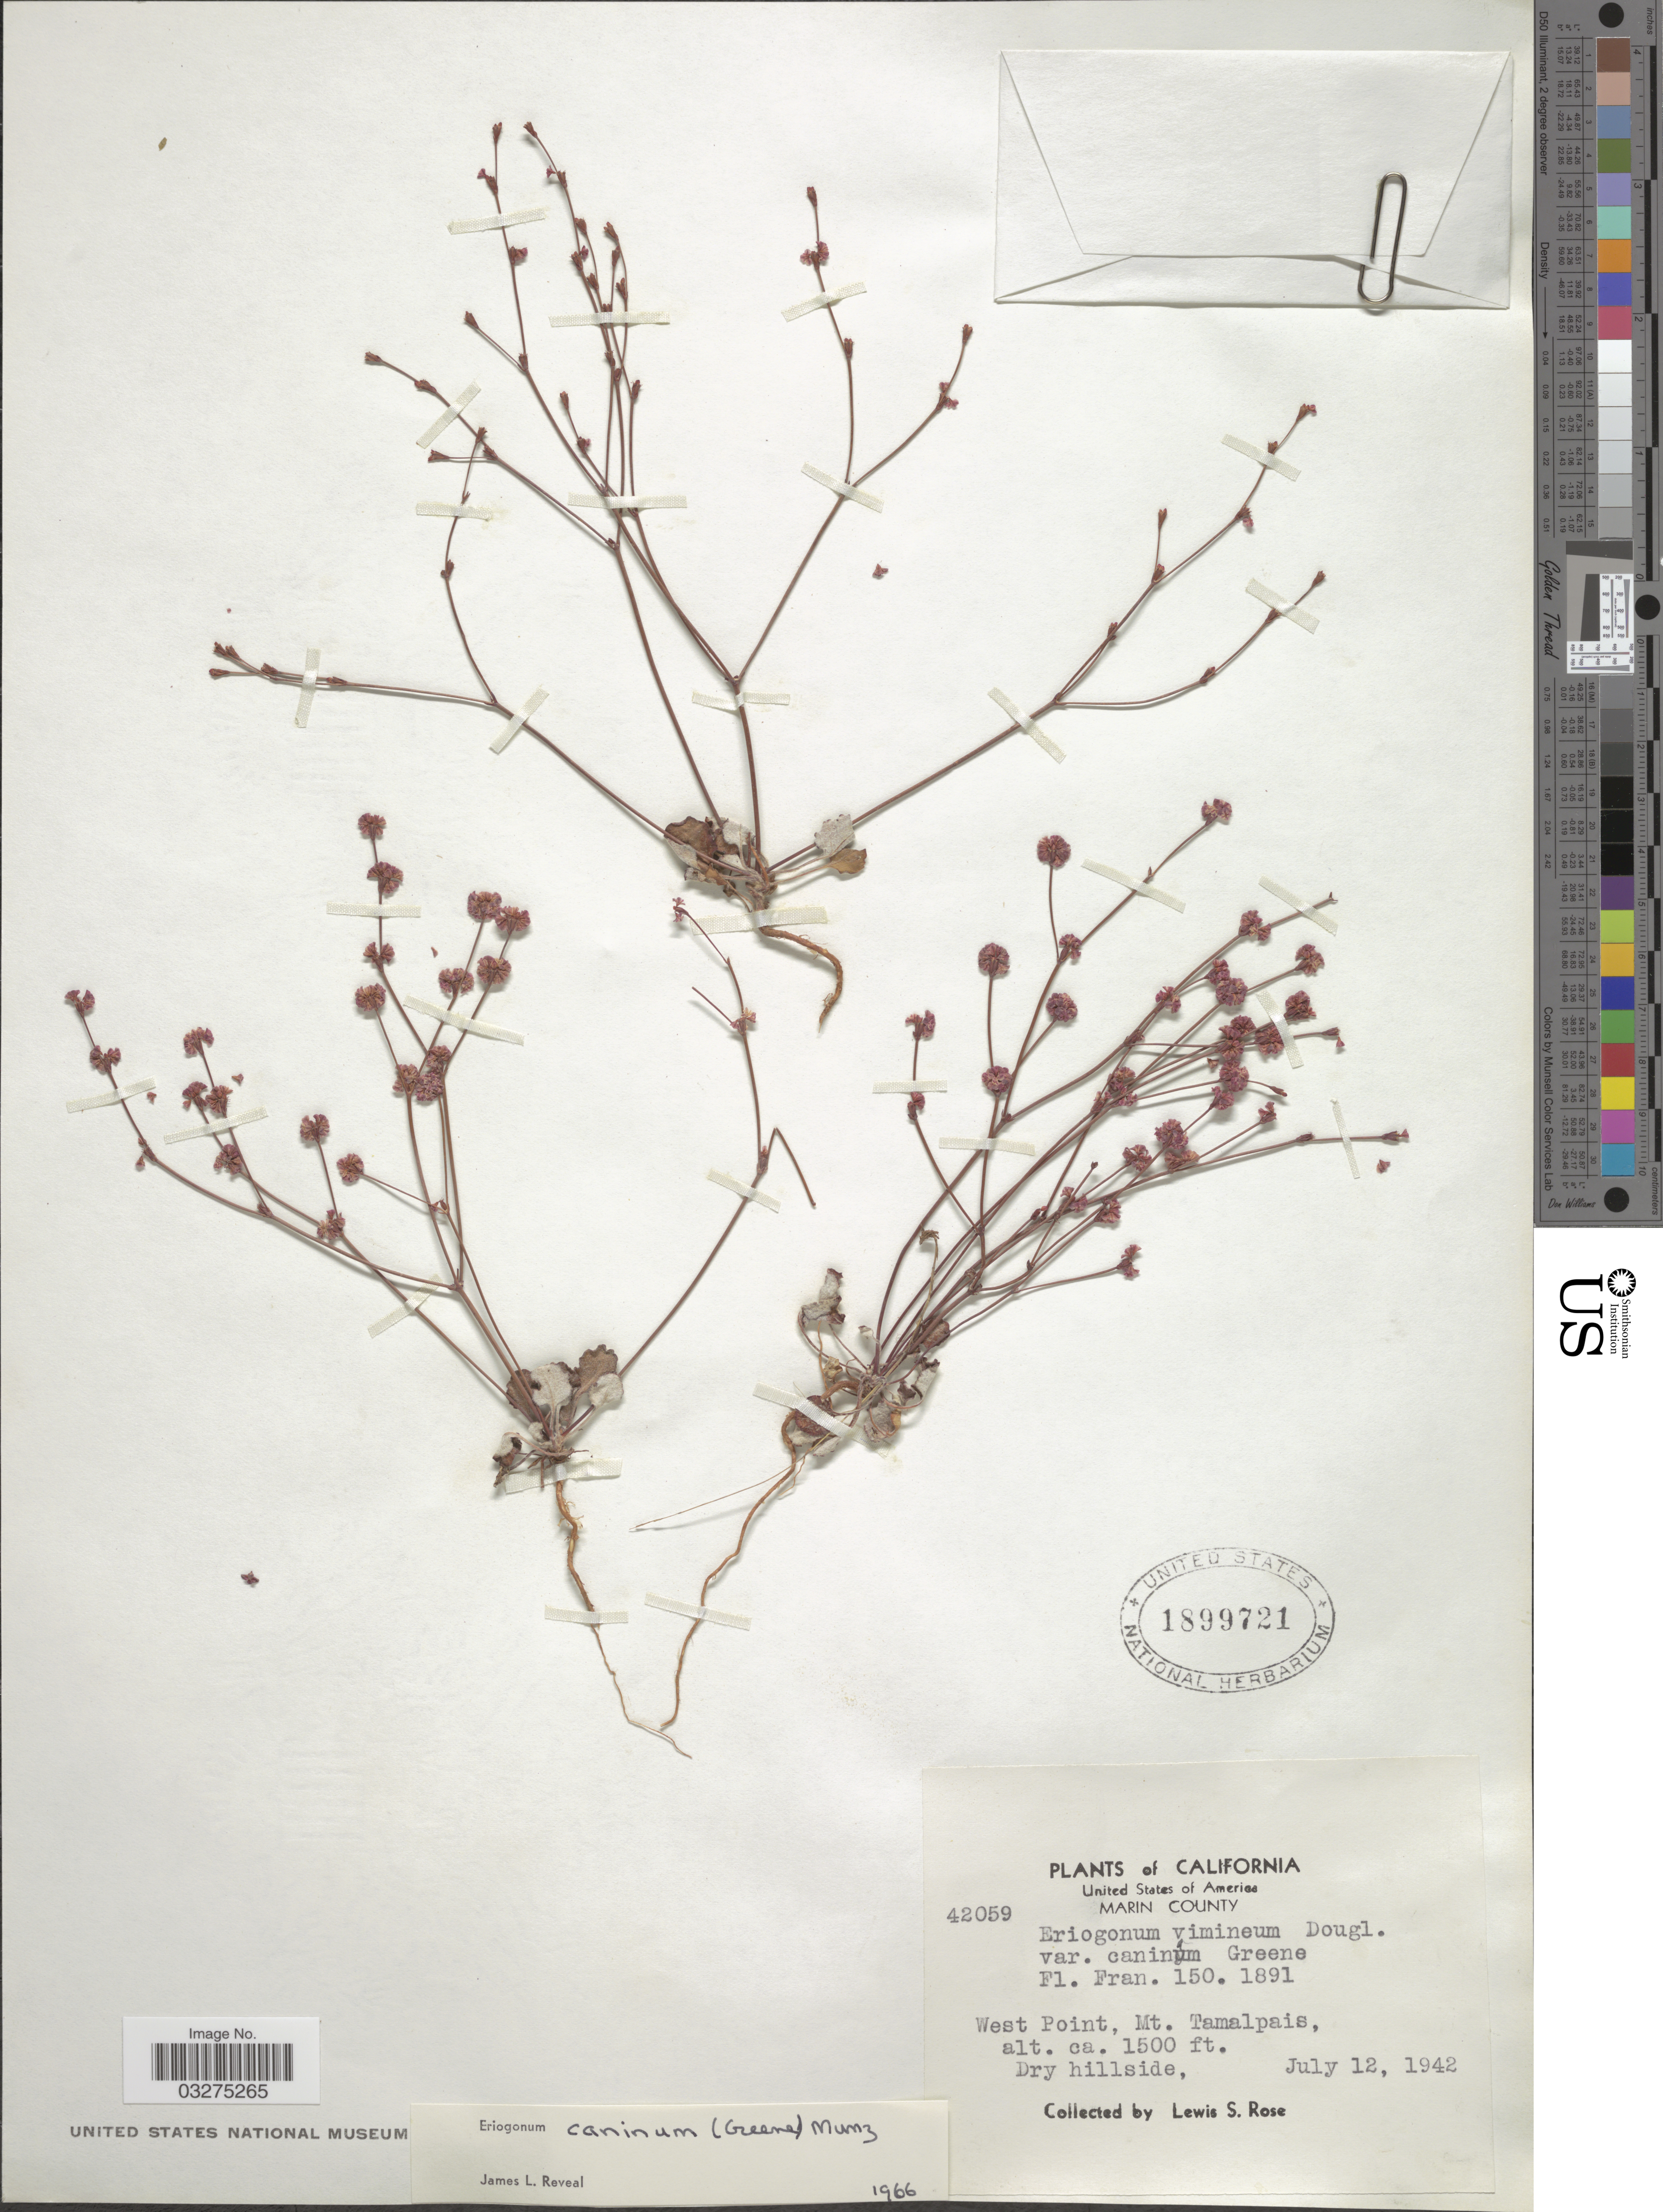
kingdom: Plantae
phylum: Tracheophyta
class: Magnoliopsida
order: Caryophyllales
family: Polygonaceae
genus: Eriogonum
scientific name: Eriogonum caninum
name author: (Greene) Munz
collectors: L. S. Rose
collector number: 42059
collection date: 1942-07-12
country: United States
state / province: California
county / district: Marin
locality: Marin County, West Point, Mt. Tamalpais.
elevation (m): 457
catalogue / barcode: US 1899721